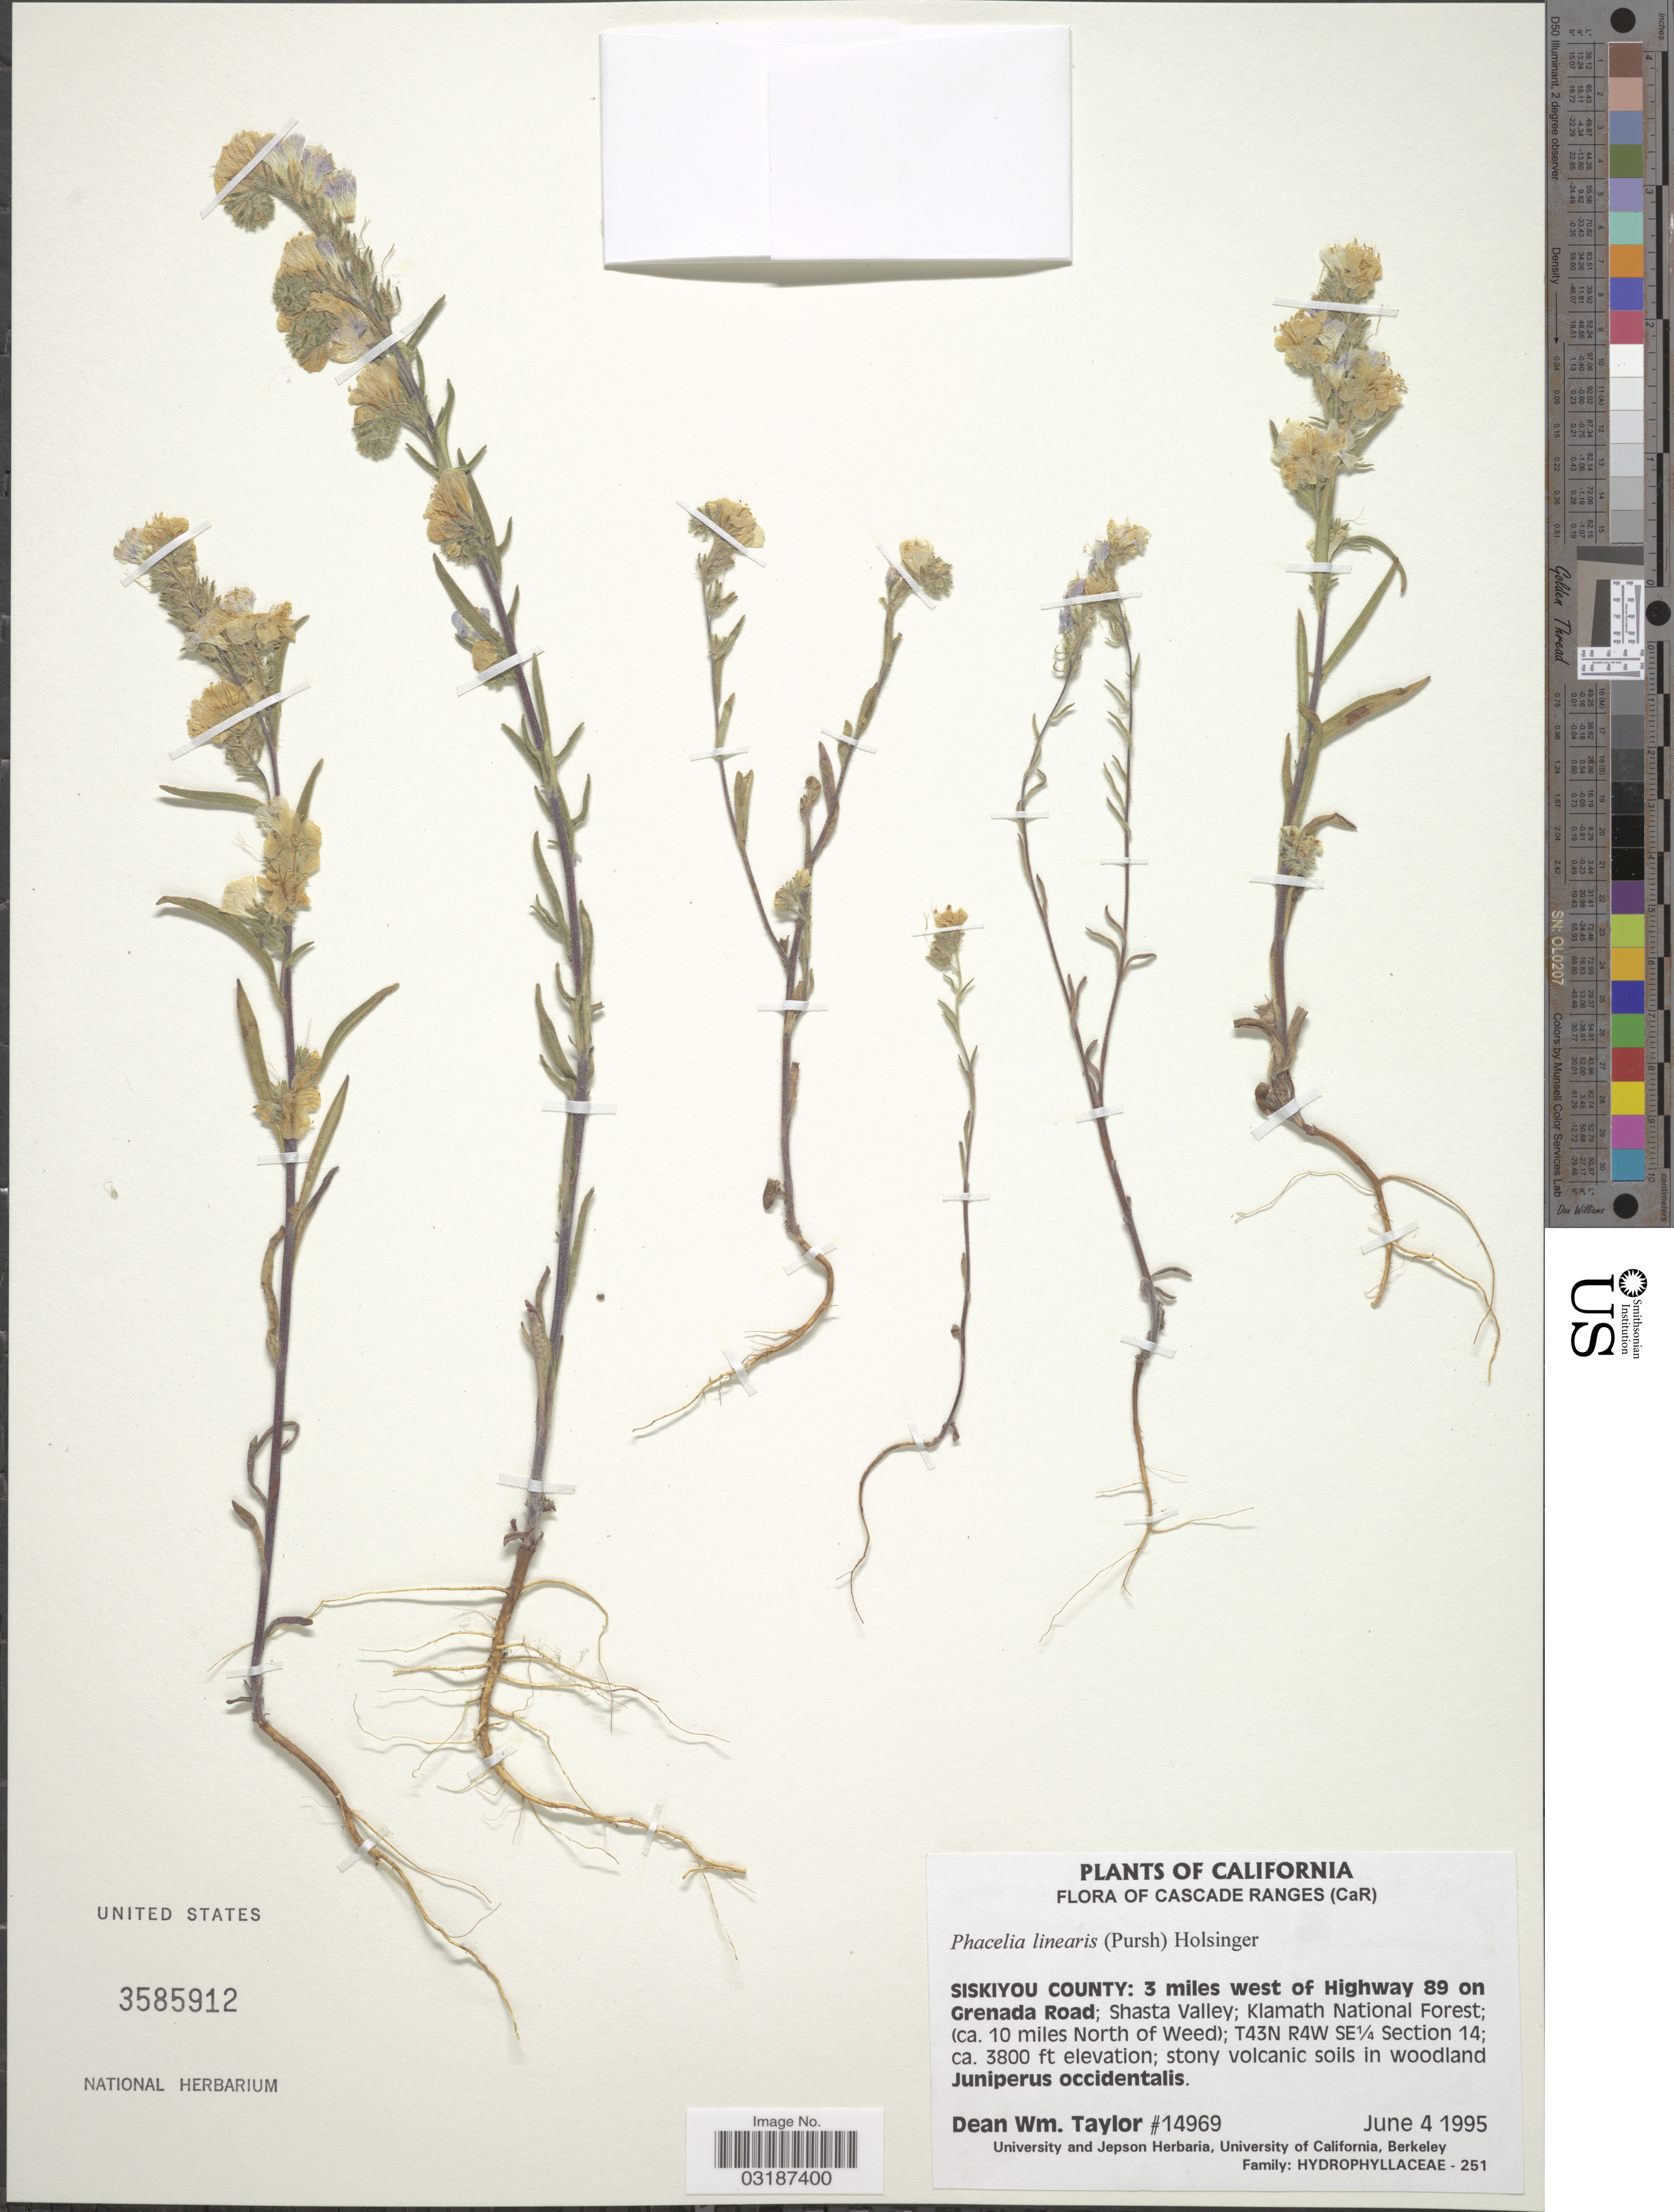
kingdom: Plantae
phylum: Tracheophyta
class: Magnoliopsida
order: Boraginales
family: Hydrophyllaceae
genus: Phacelia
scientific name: Phacelia linearis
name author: (Pursh) Holz.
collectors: D. W. Taylor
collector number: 14969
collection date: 1995-06-04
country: United States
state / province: California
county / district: Siskiyou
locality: Cascade Ranges. Siskiyou County: 3 miles west of Highway 89 on Grenada Road; Shasta Valley; Klamath National Forest; (ca. 10 miles North of Weed); T43N R4W SE¼ Section 14; stony volcanic soils in woodland.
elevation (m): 1158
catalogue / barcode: US 3585912